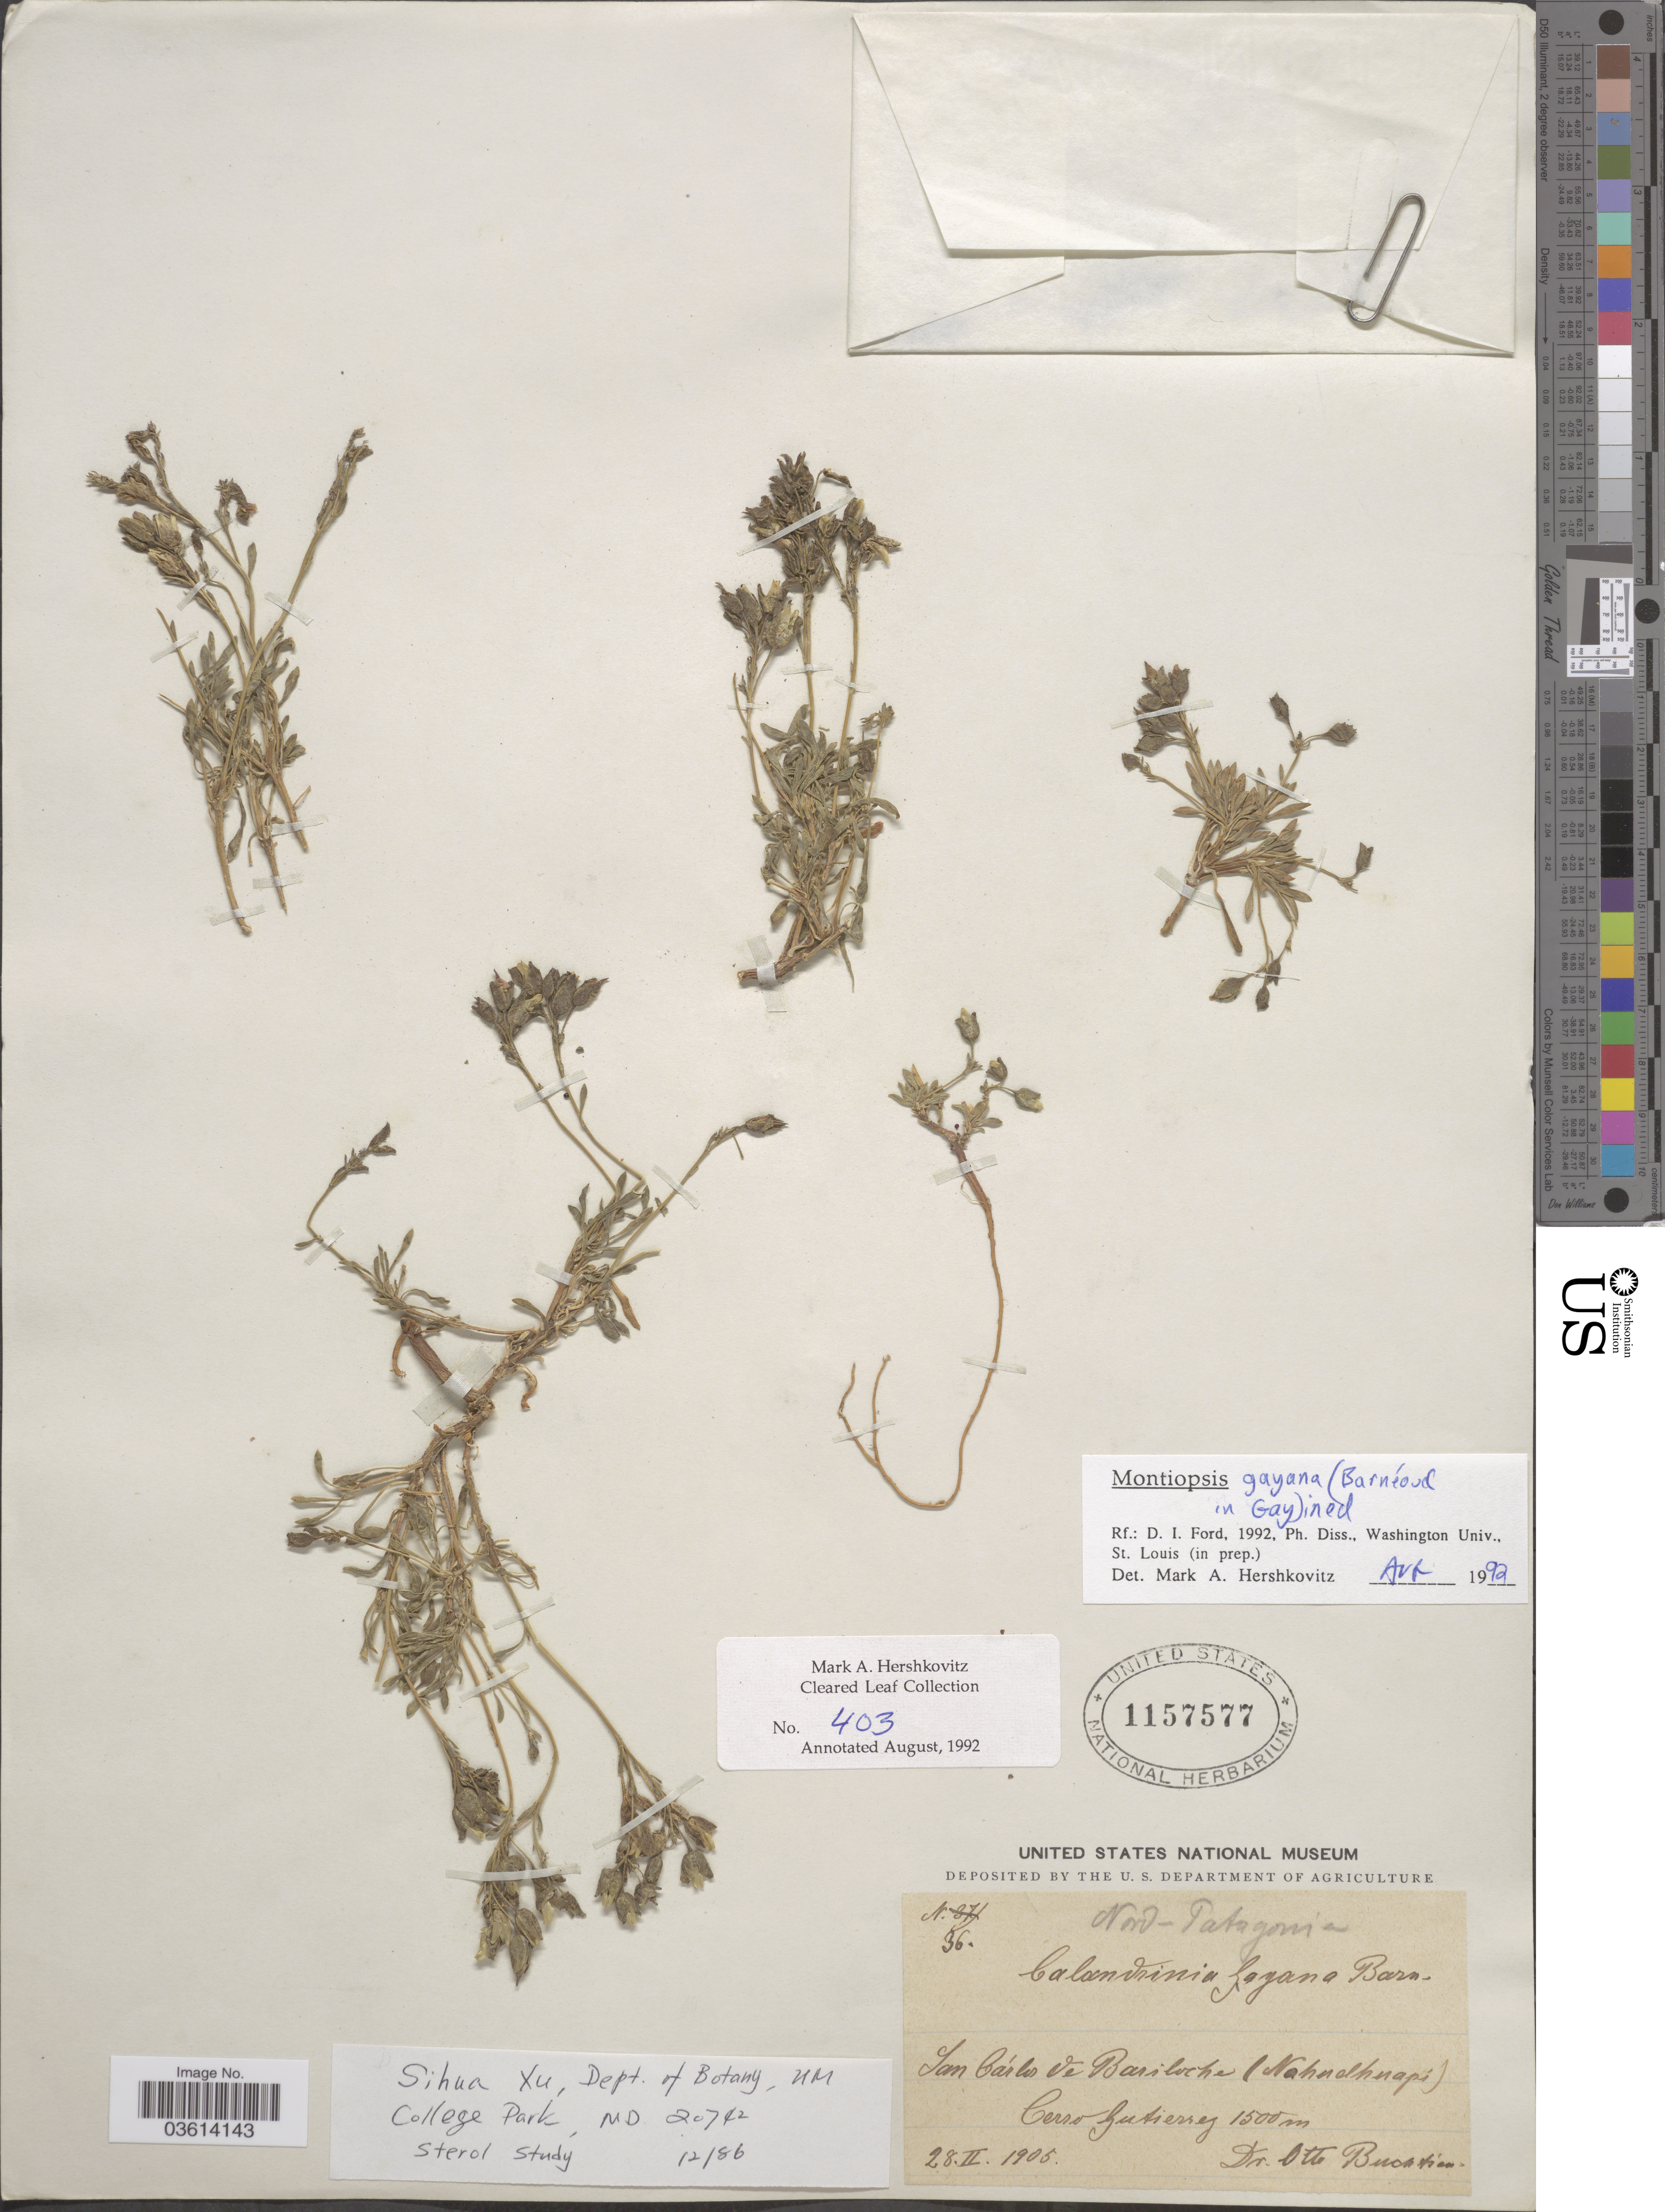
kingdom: Plantae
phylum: Tracheophyta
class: Magnoliopsida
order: Caryophyllales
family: Montiaceae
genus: Montiopsis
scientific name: Montiopsis gayana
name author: (Barnéoud) D.I. Ford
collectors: O. Buchtien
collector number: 36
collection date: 1905-02-28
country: Argentina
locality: Nord-Patagonia. San Cárlos de Bariloche (Nahuelhuapi). Cerro Gutierrez.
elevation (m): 1500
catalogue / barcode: US 1157577